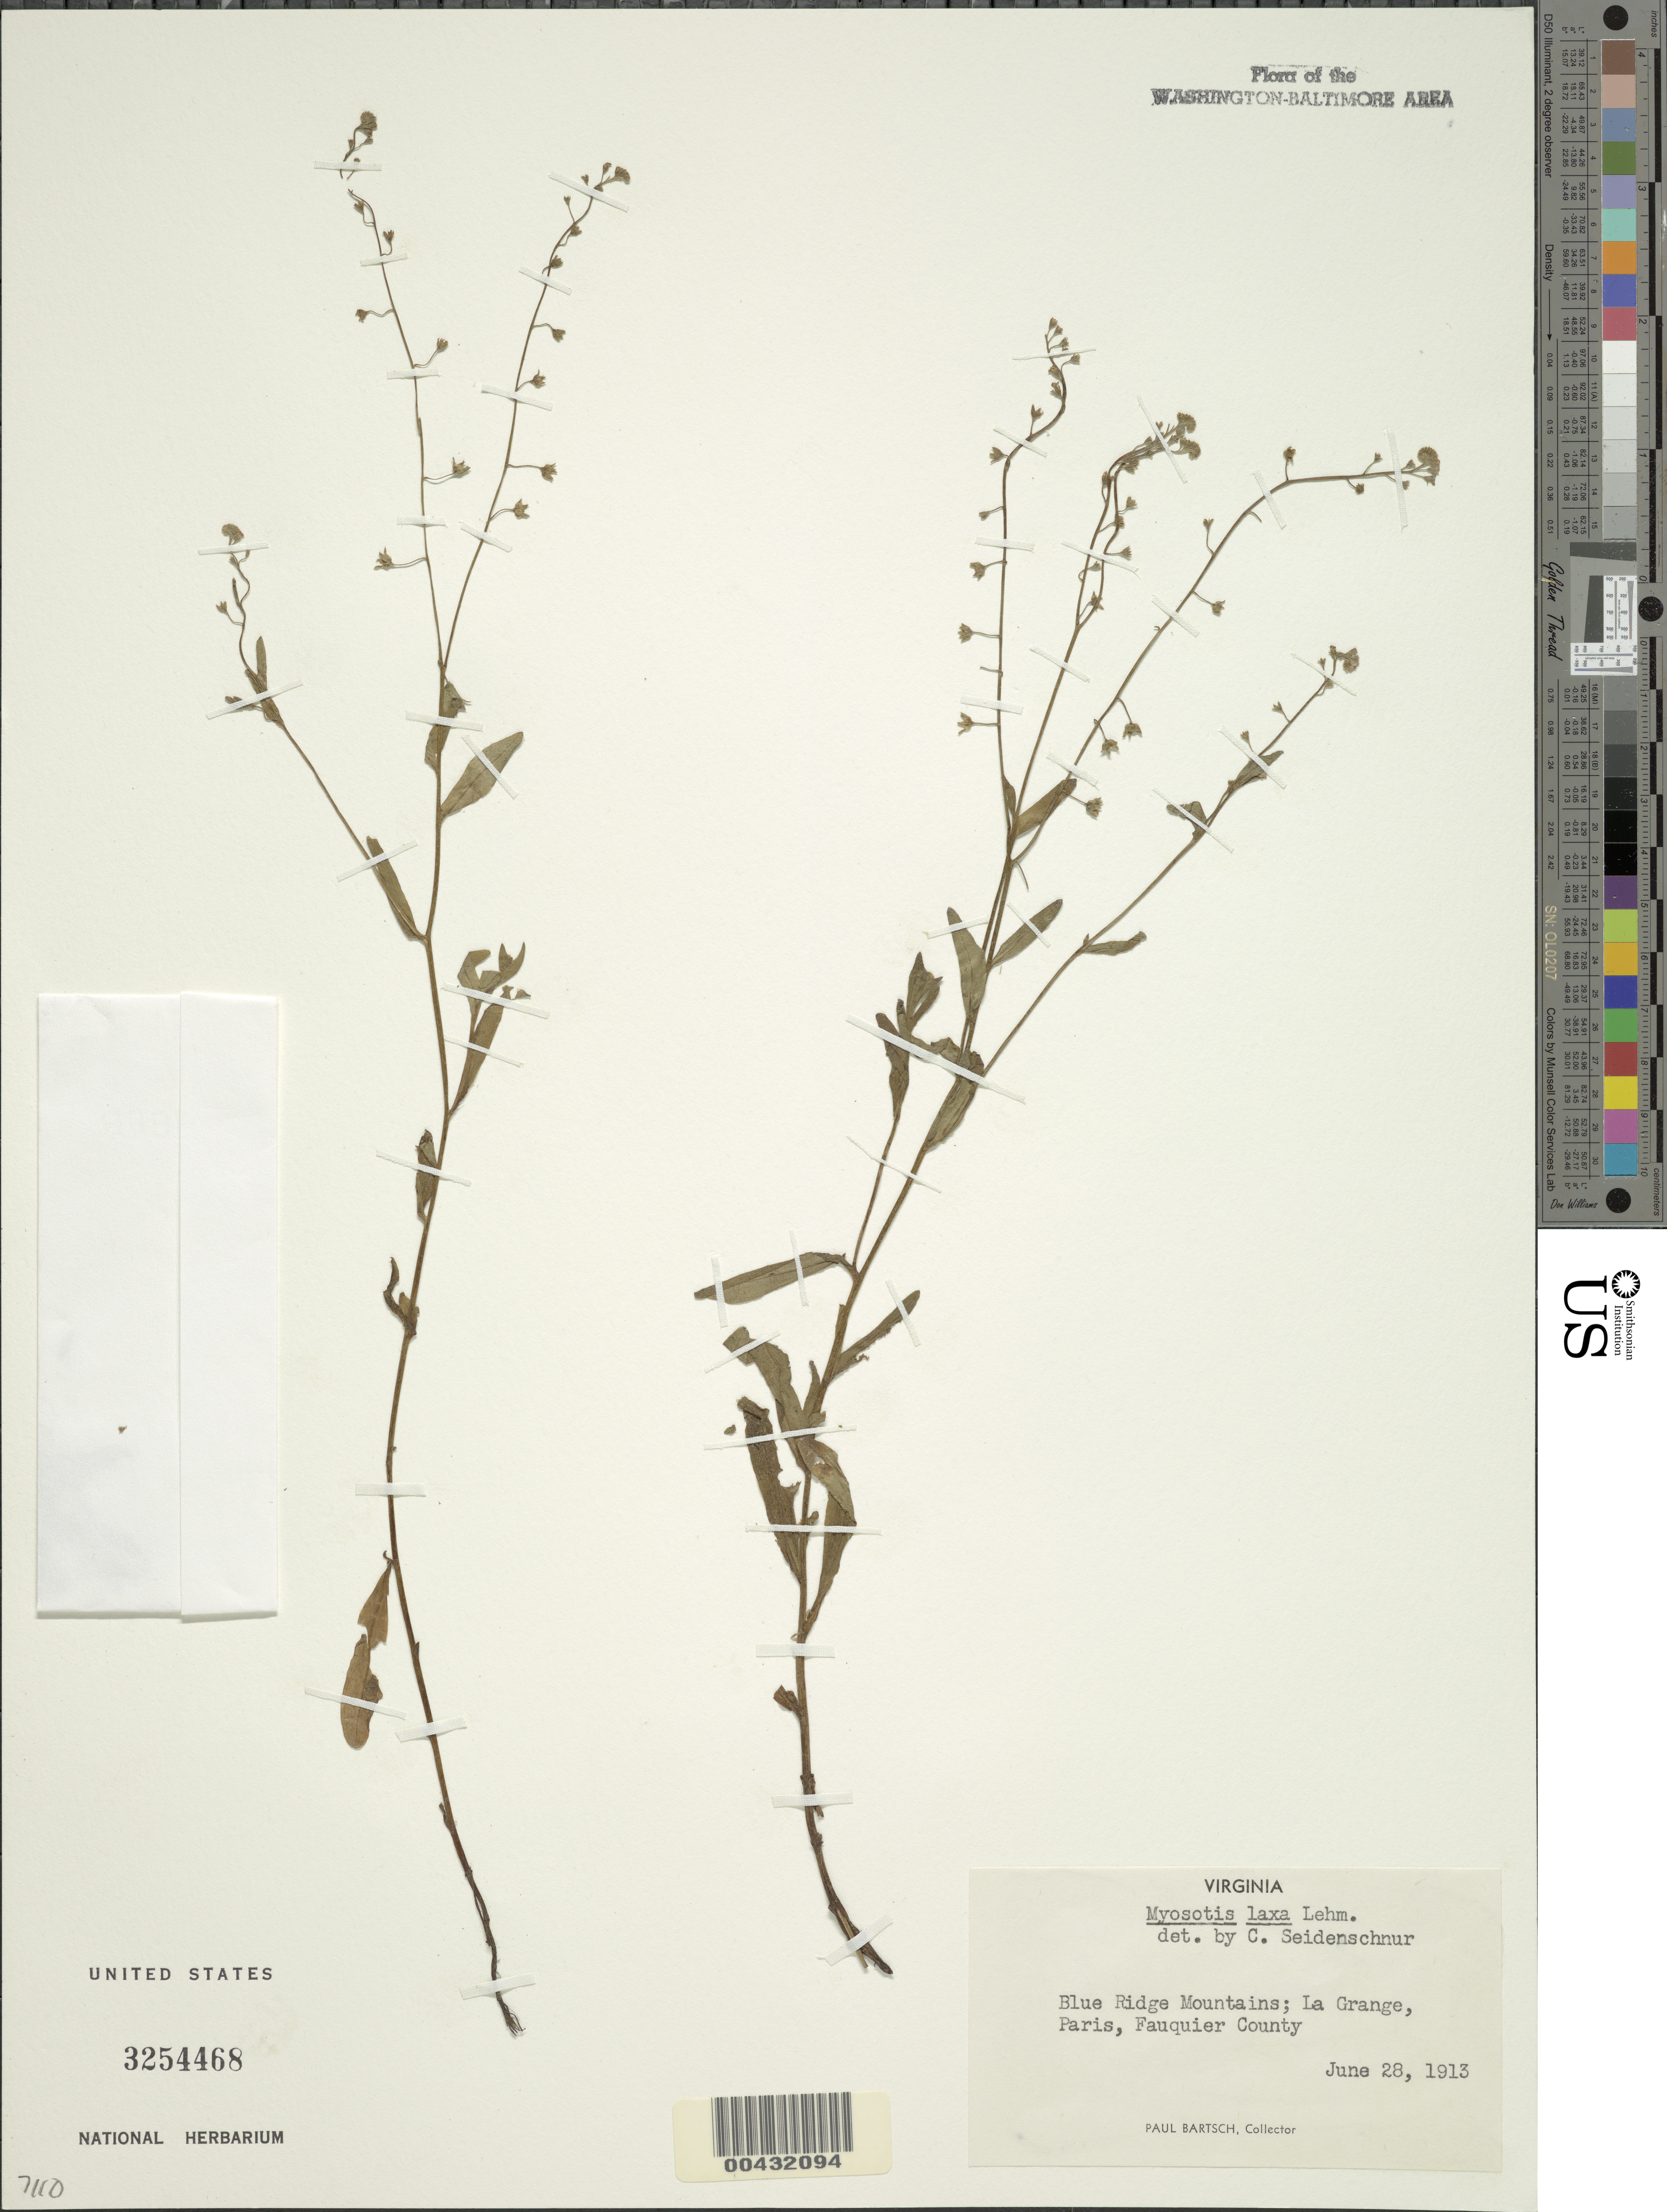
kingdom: Plantae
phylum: Tracheophyta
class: Magnoliopsida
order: Boraginales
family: Boraginaceae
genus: Myosotis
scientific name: Myosotis laxa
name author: F. Lehm.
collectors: P. Bartsch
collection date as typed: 28 Jun 1913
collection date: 1913-06-28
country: United States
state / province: Virginia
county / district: Fauquier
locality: Blue Ridge Mountains, La Grange, Paris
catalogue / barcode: US 3254468